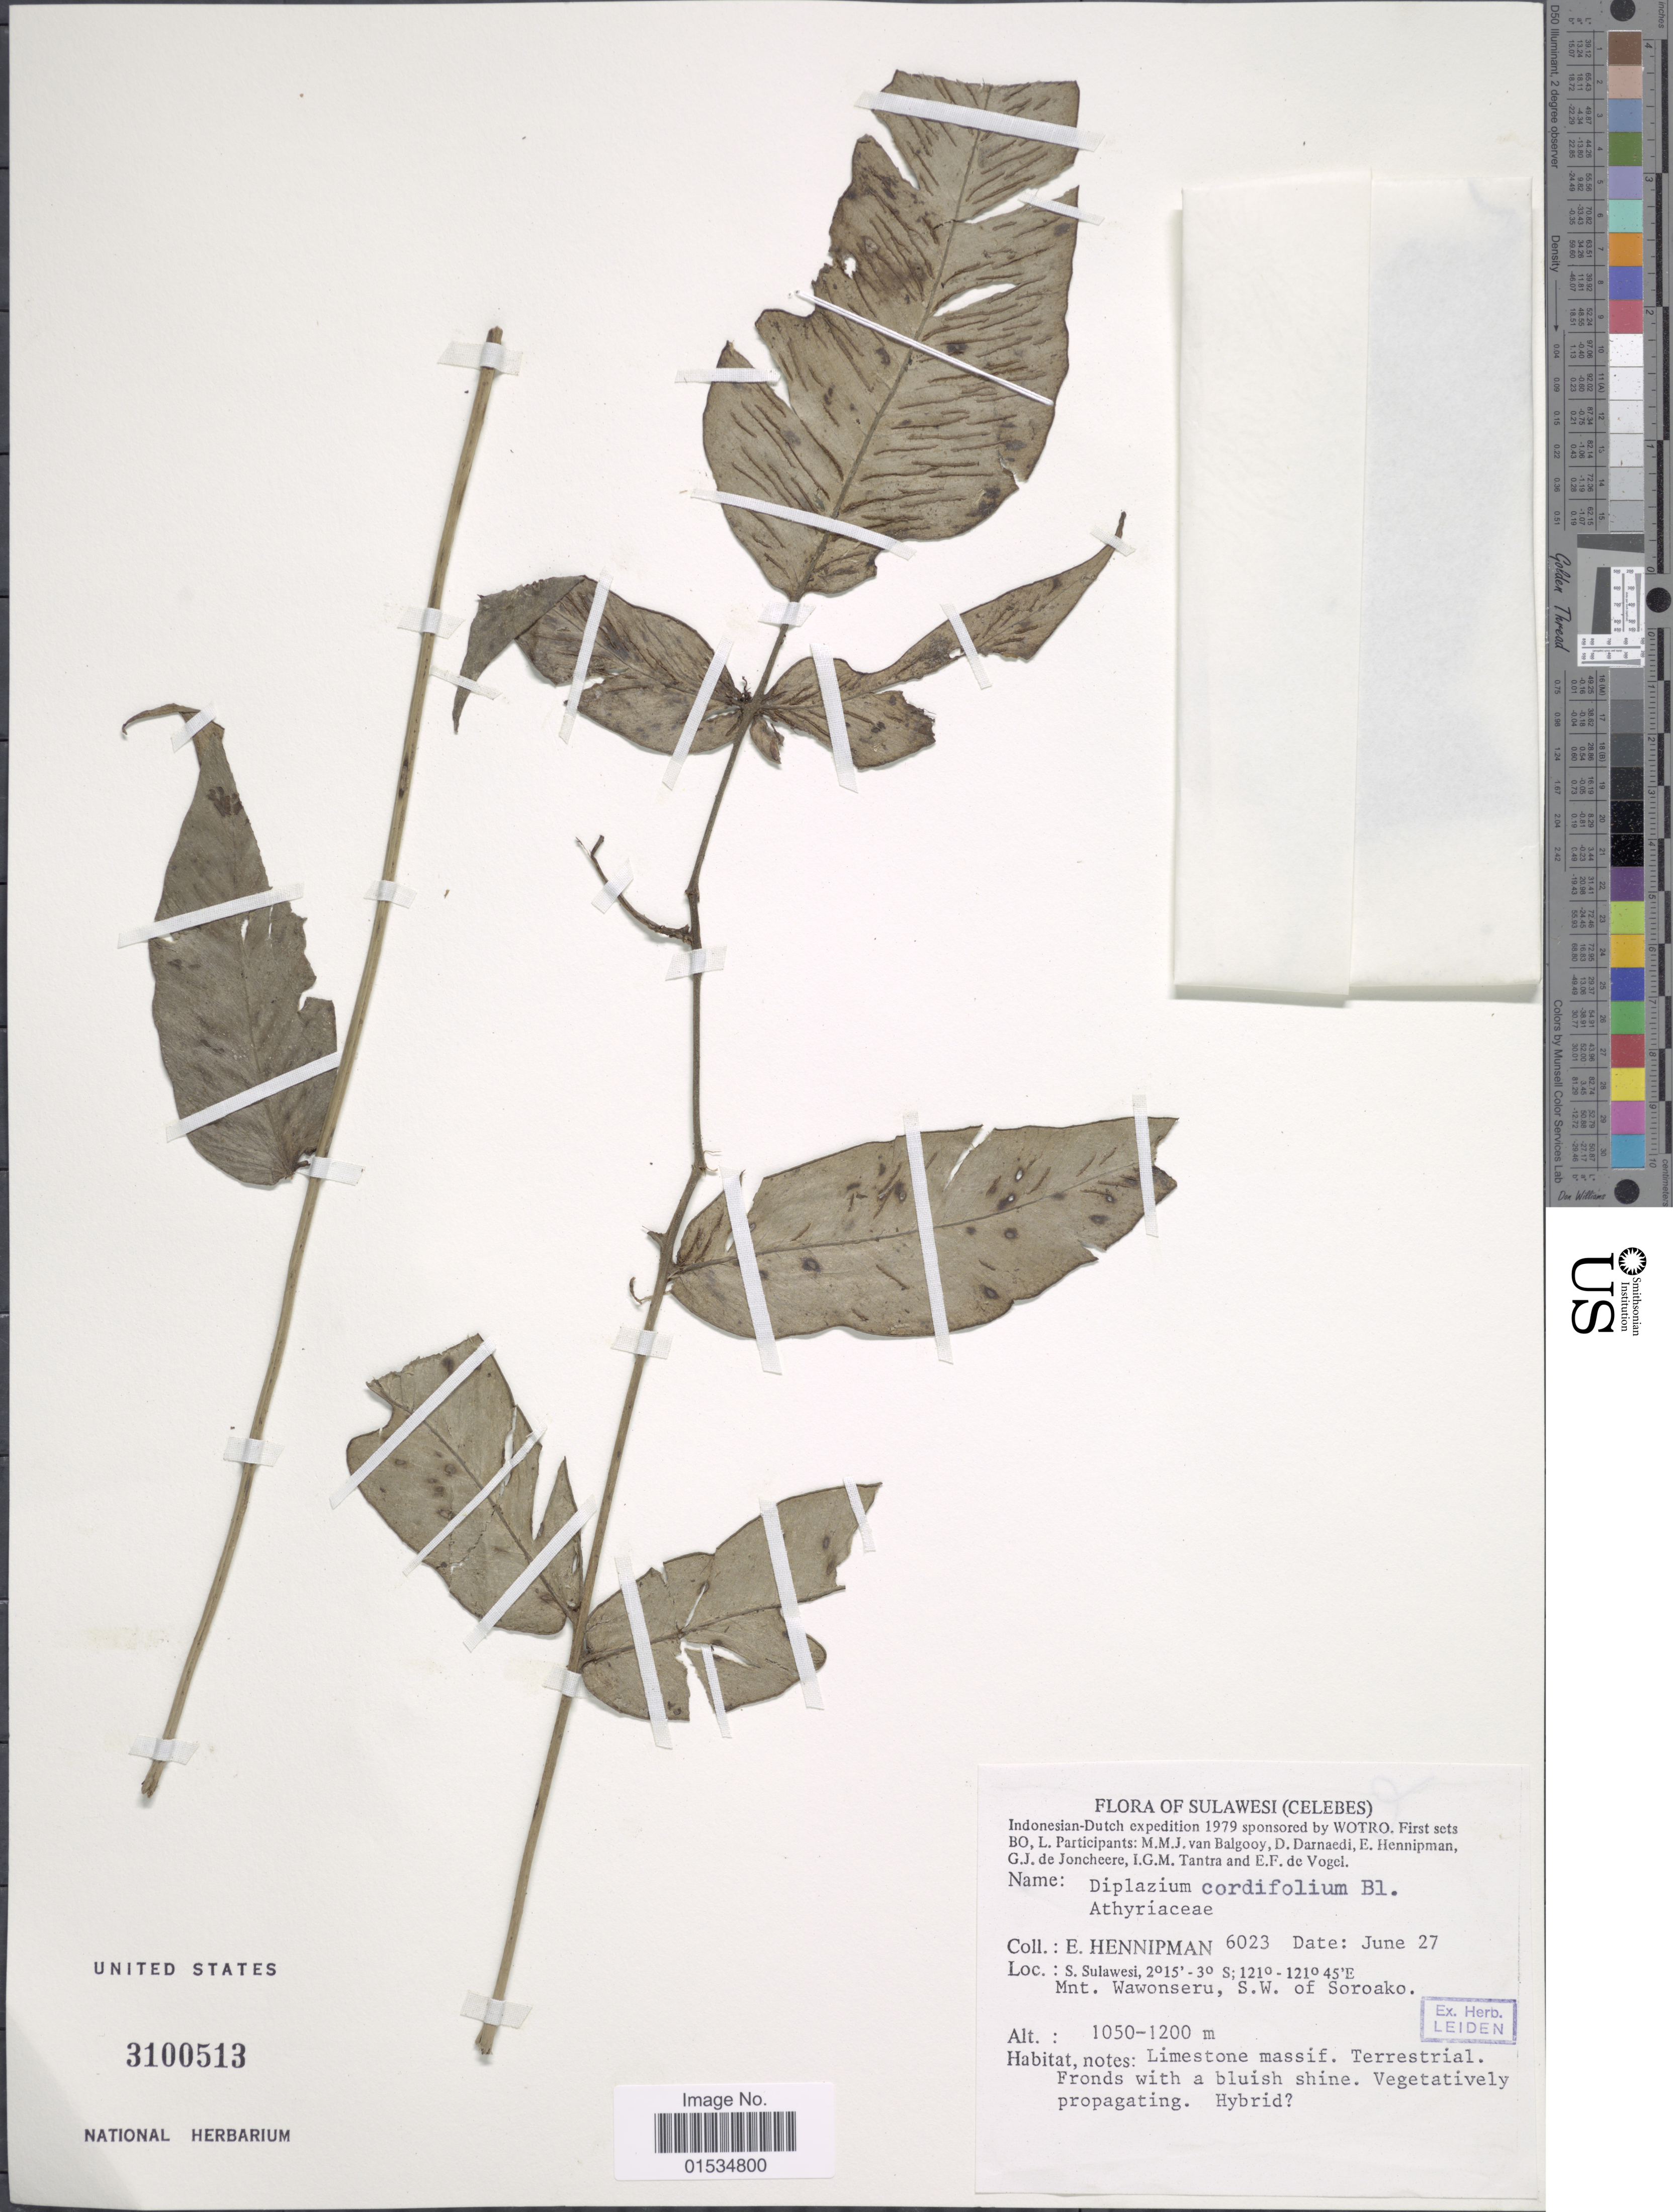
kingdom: Plantae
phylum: Tracheophyta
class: Polypodiopsida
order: Polypodiales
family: Athyriaceae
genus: Diplazium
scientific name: Diplazium cordifolium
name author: Blume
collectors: E. Hennipman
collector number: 6023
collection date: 1979-06-27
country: Indonesia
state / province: Sulawesi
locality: Celebes, S. Sulawesi, Mnt. Wawonseru, S.W. of Soroako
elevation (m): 1050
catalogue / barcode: US 310513